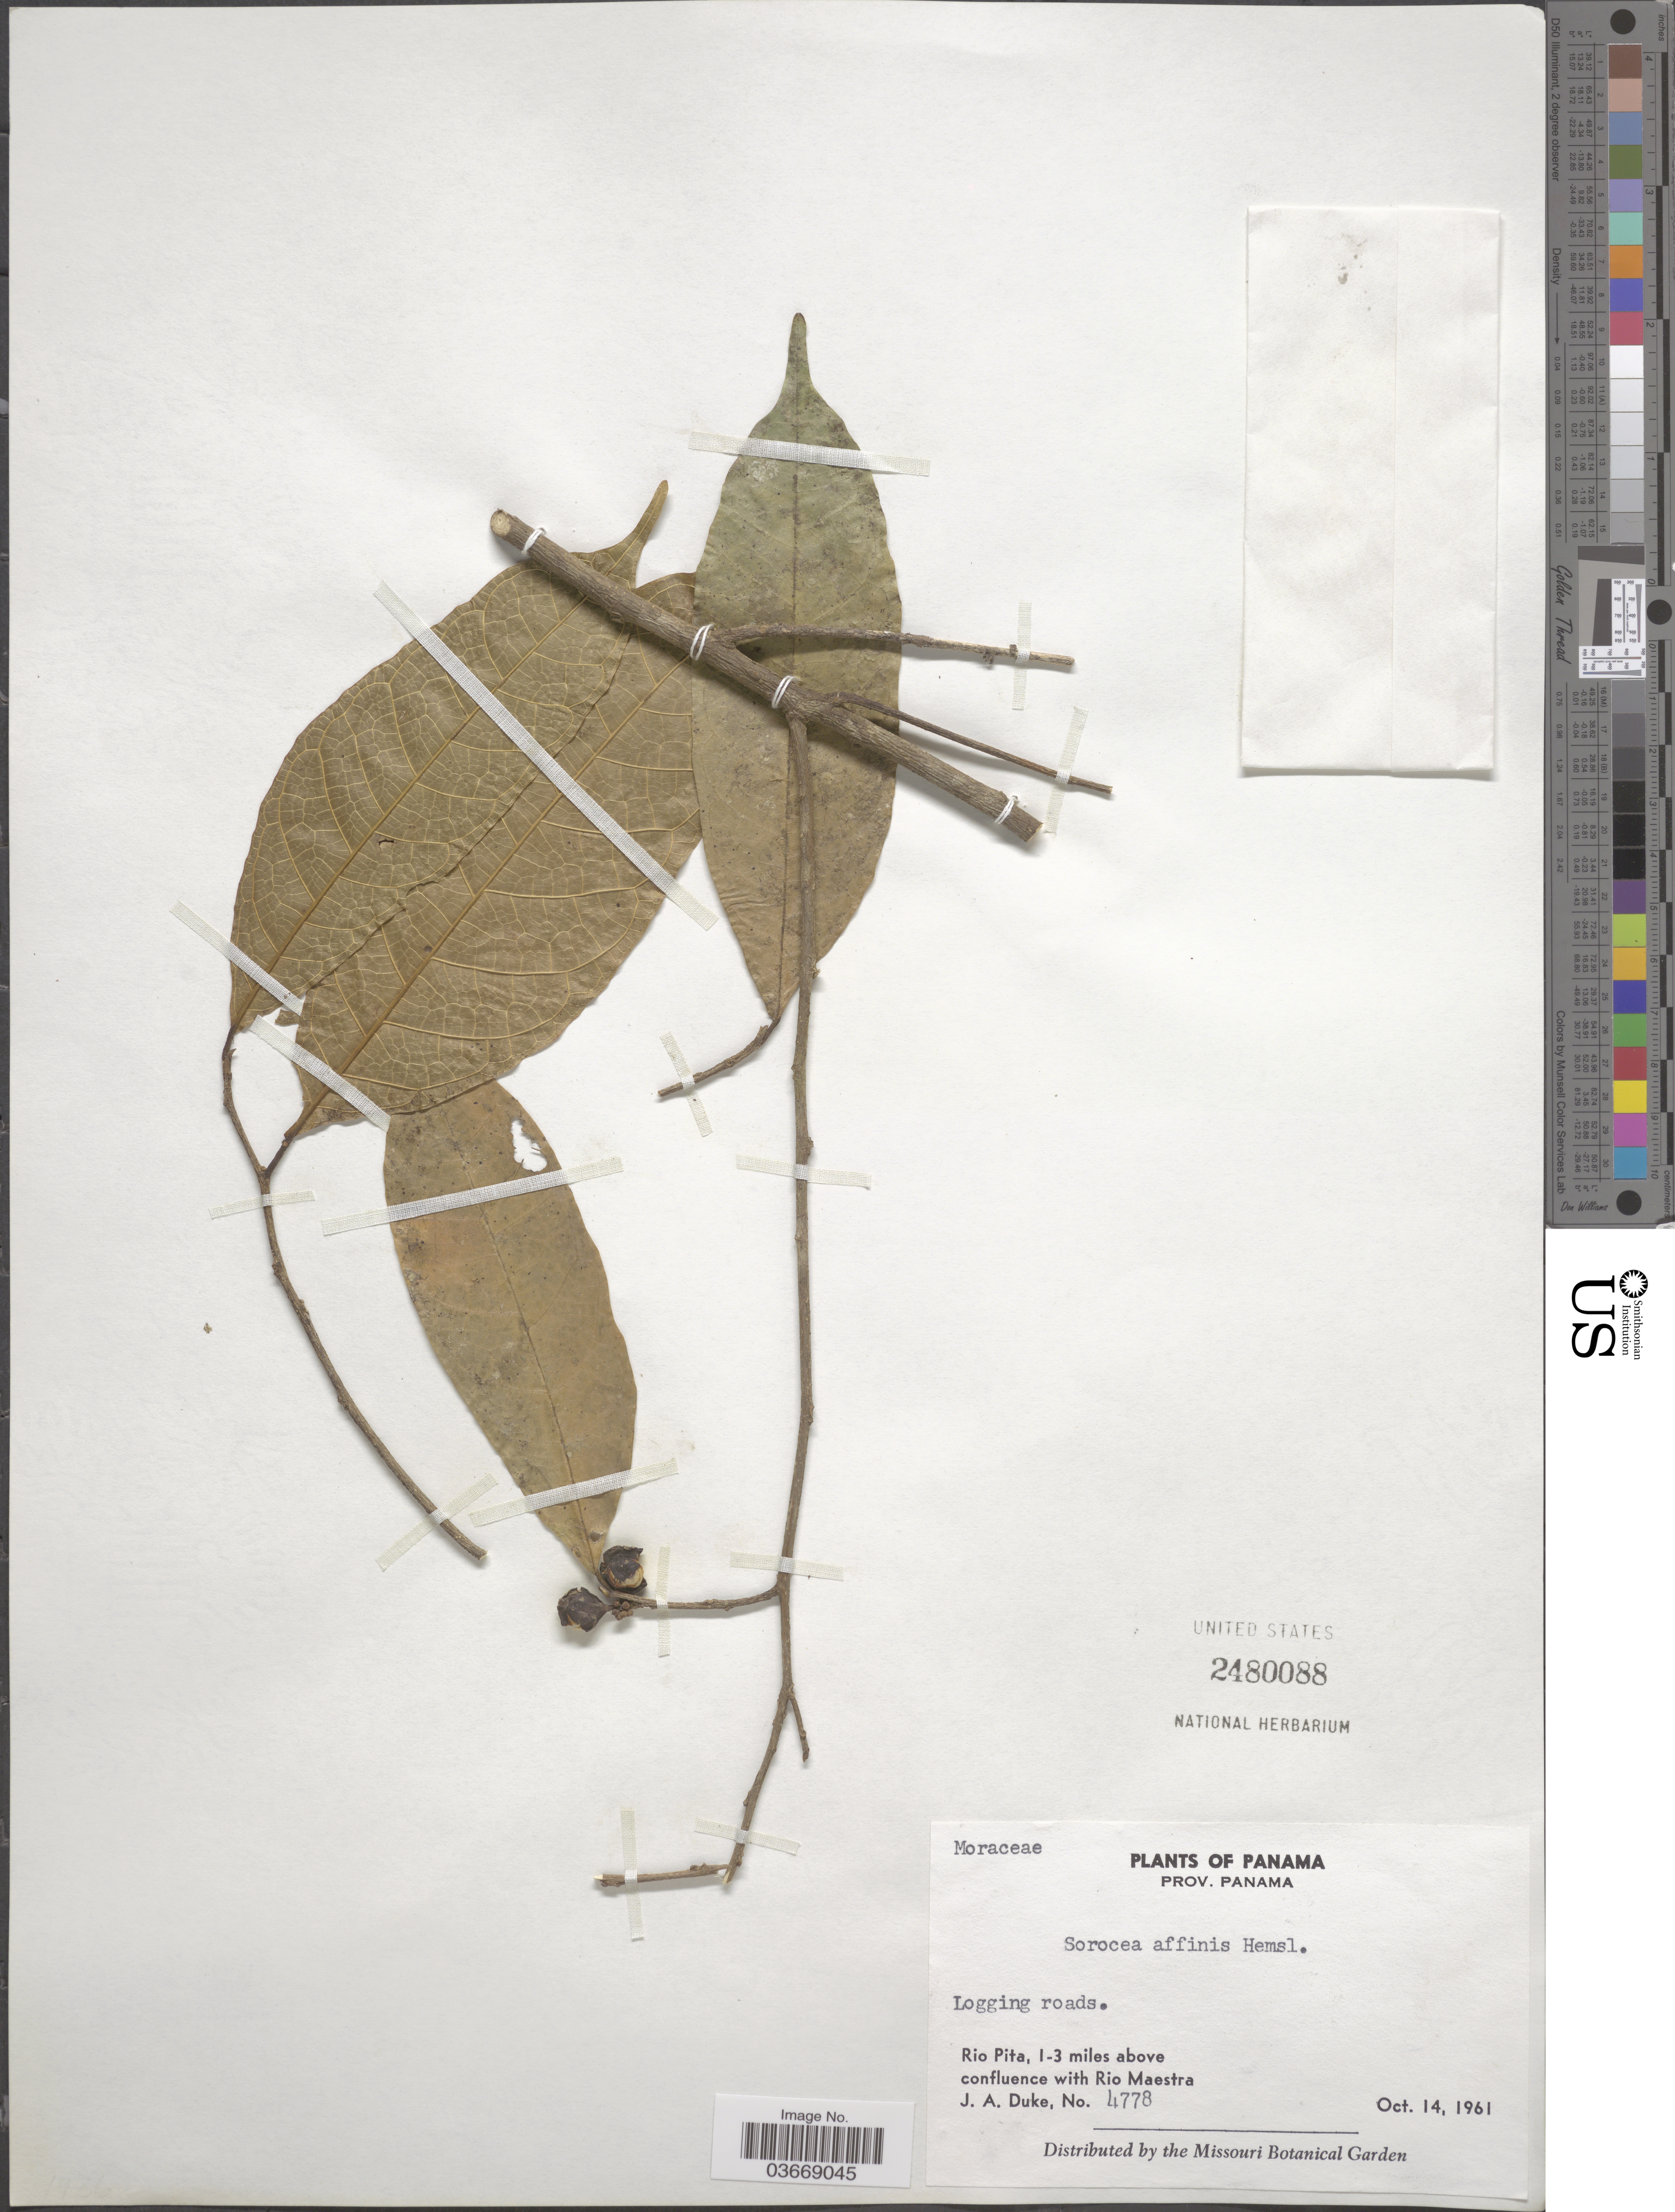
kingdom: Plantae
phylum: Tracheophyta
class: Magnoliopsida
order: Rosales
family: Moraceae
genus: Sorocea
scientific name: Sorocea affinis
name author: Hemsl.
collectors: J. A. Duke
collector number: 4778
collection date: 1961-10-14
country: Panama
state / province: Panamá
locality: Rio Pita, 1-3 miles above confluence with Rio Maestra.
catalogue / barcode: US 2480088